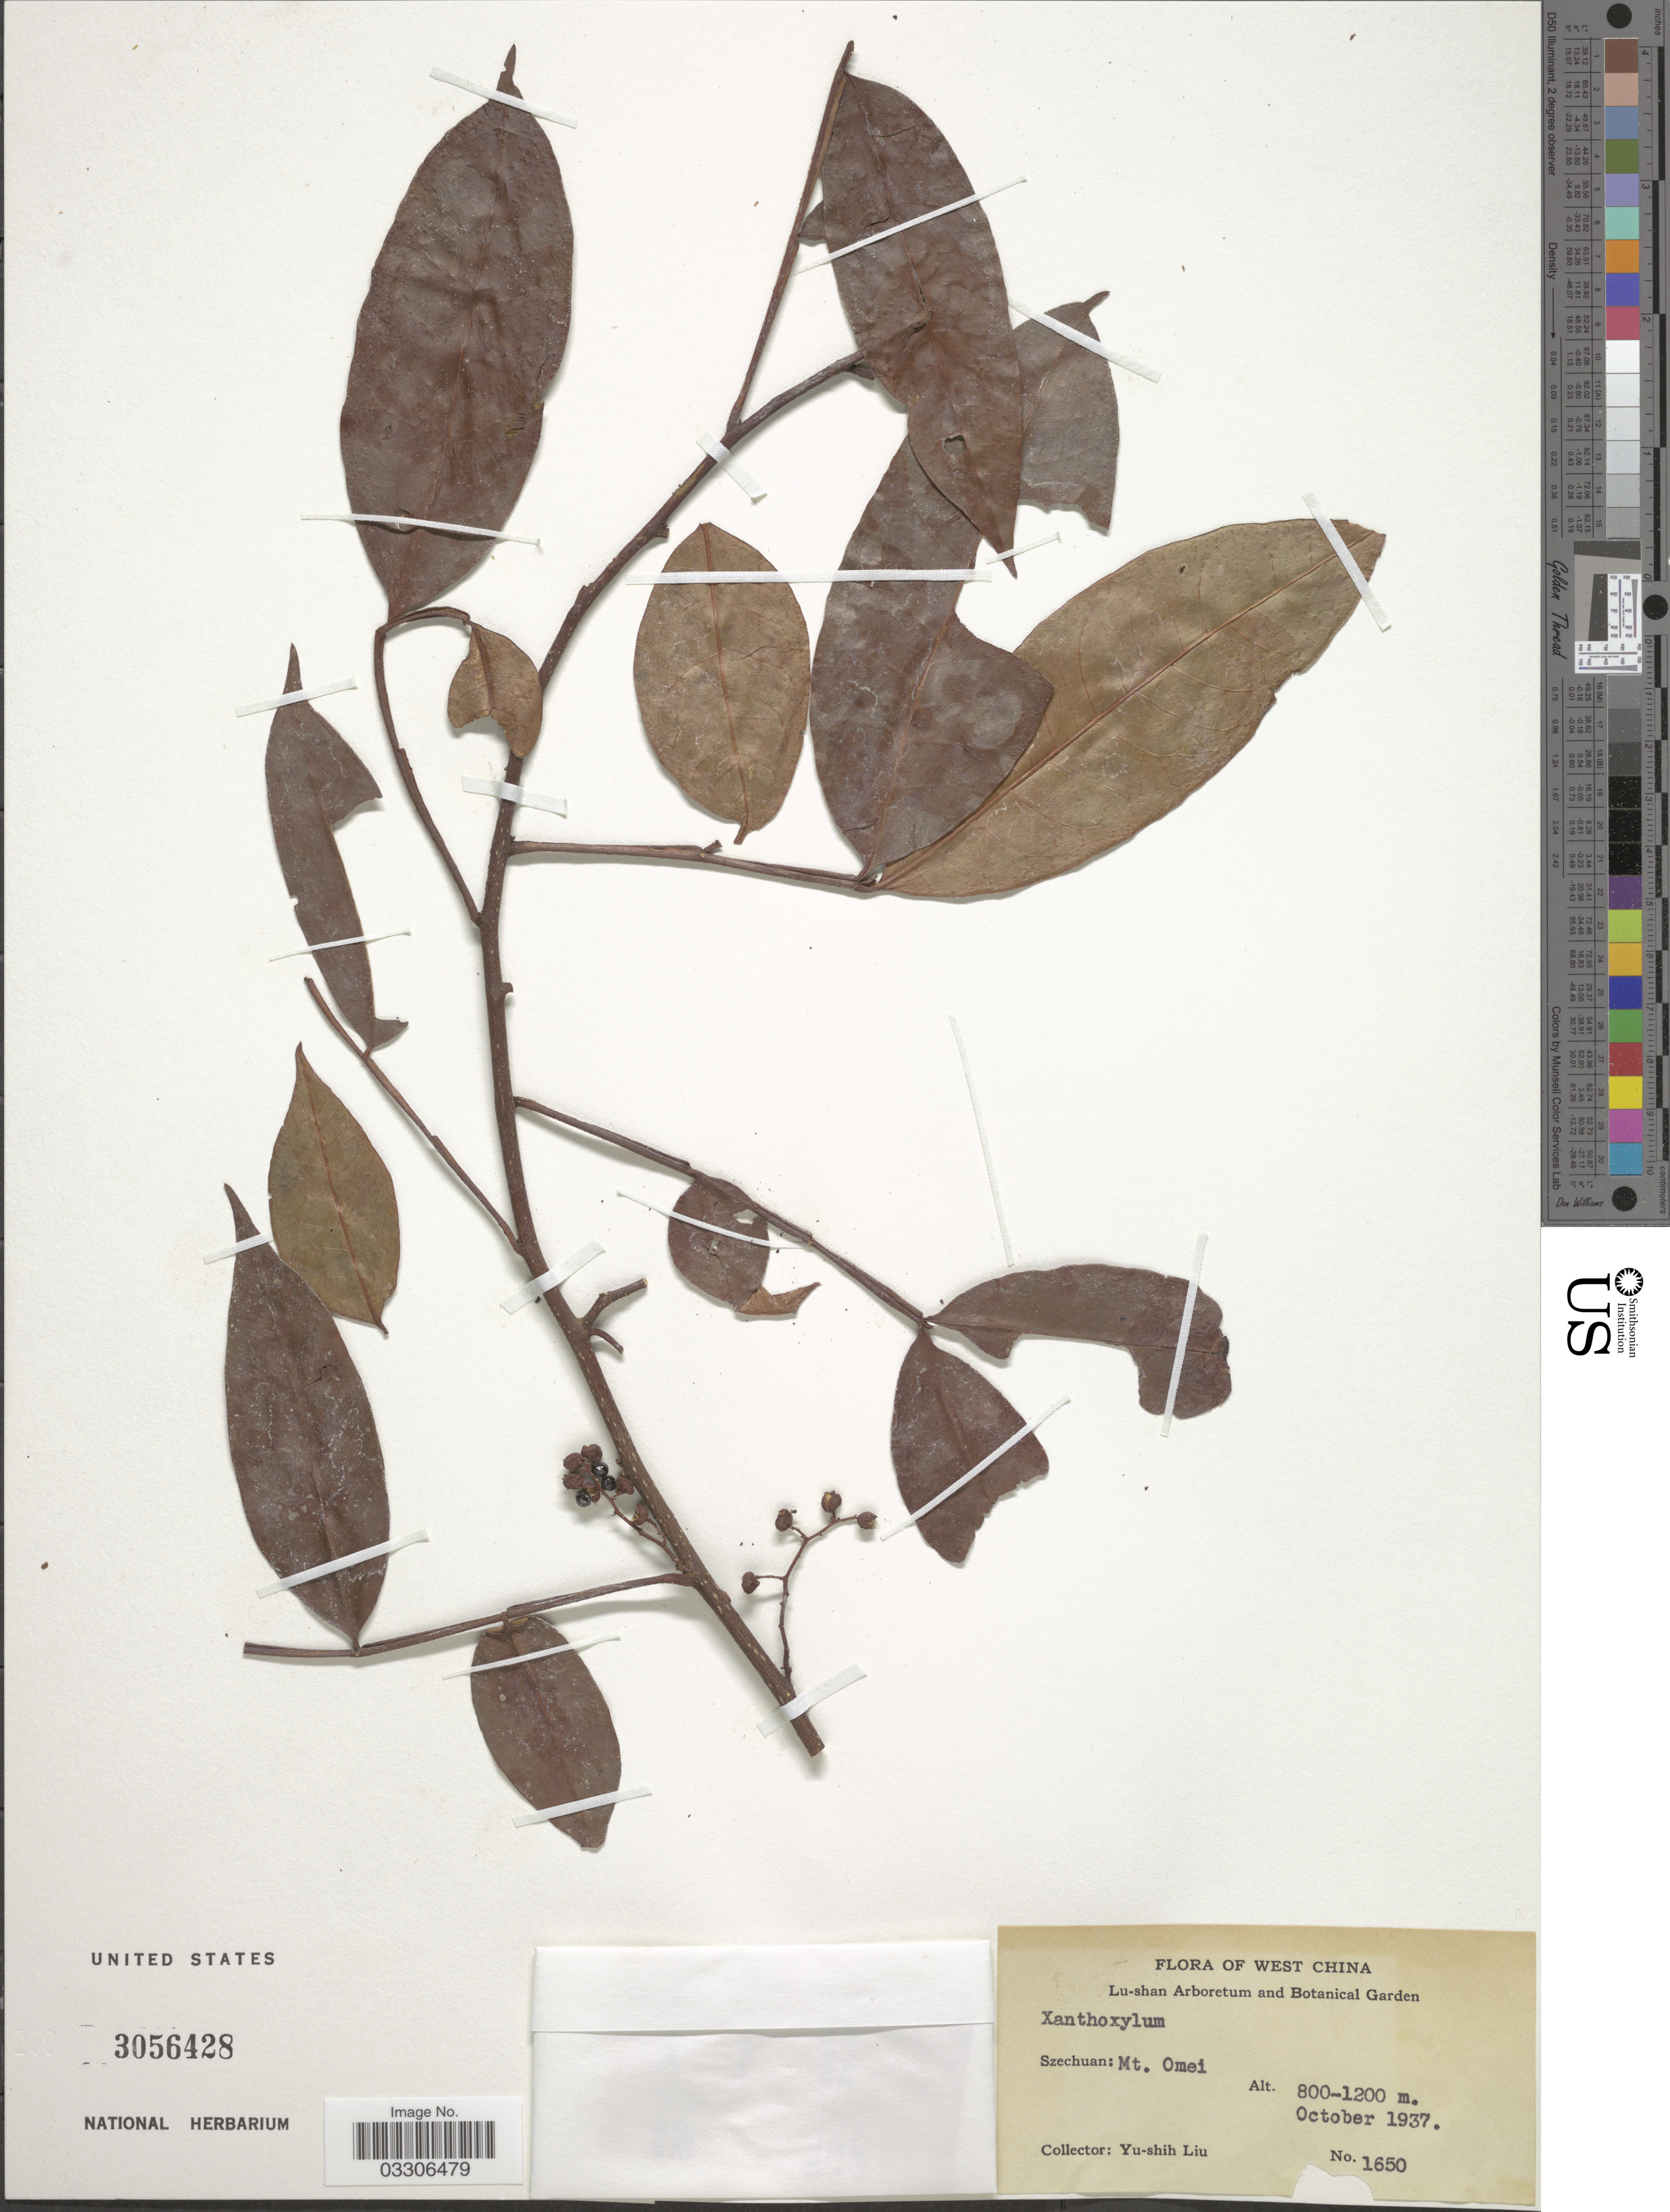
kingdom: Plantae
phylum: Tracheophyta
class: Magnoliopsida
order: Sapindales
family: Rutaceae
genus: Zanthoxylum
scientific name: Zanthoxylum sp.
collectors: Y.-S. Liu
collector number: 1650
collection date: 1937-10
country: China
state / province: Sichuan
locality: West China: Szechuan: Mt. Omei.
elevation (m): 800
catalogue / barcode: US 3056428